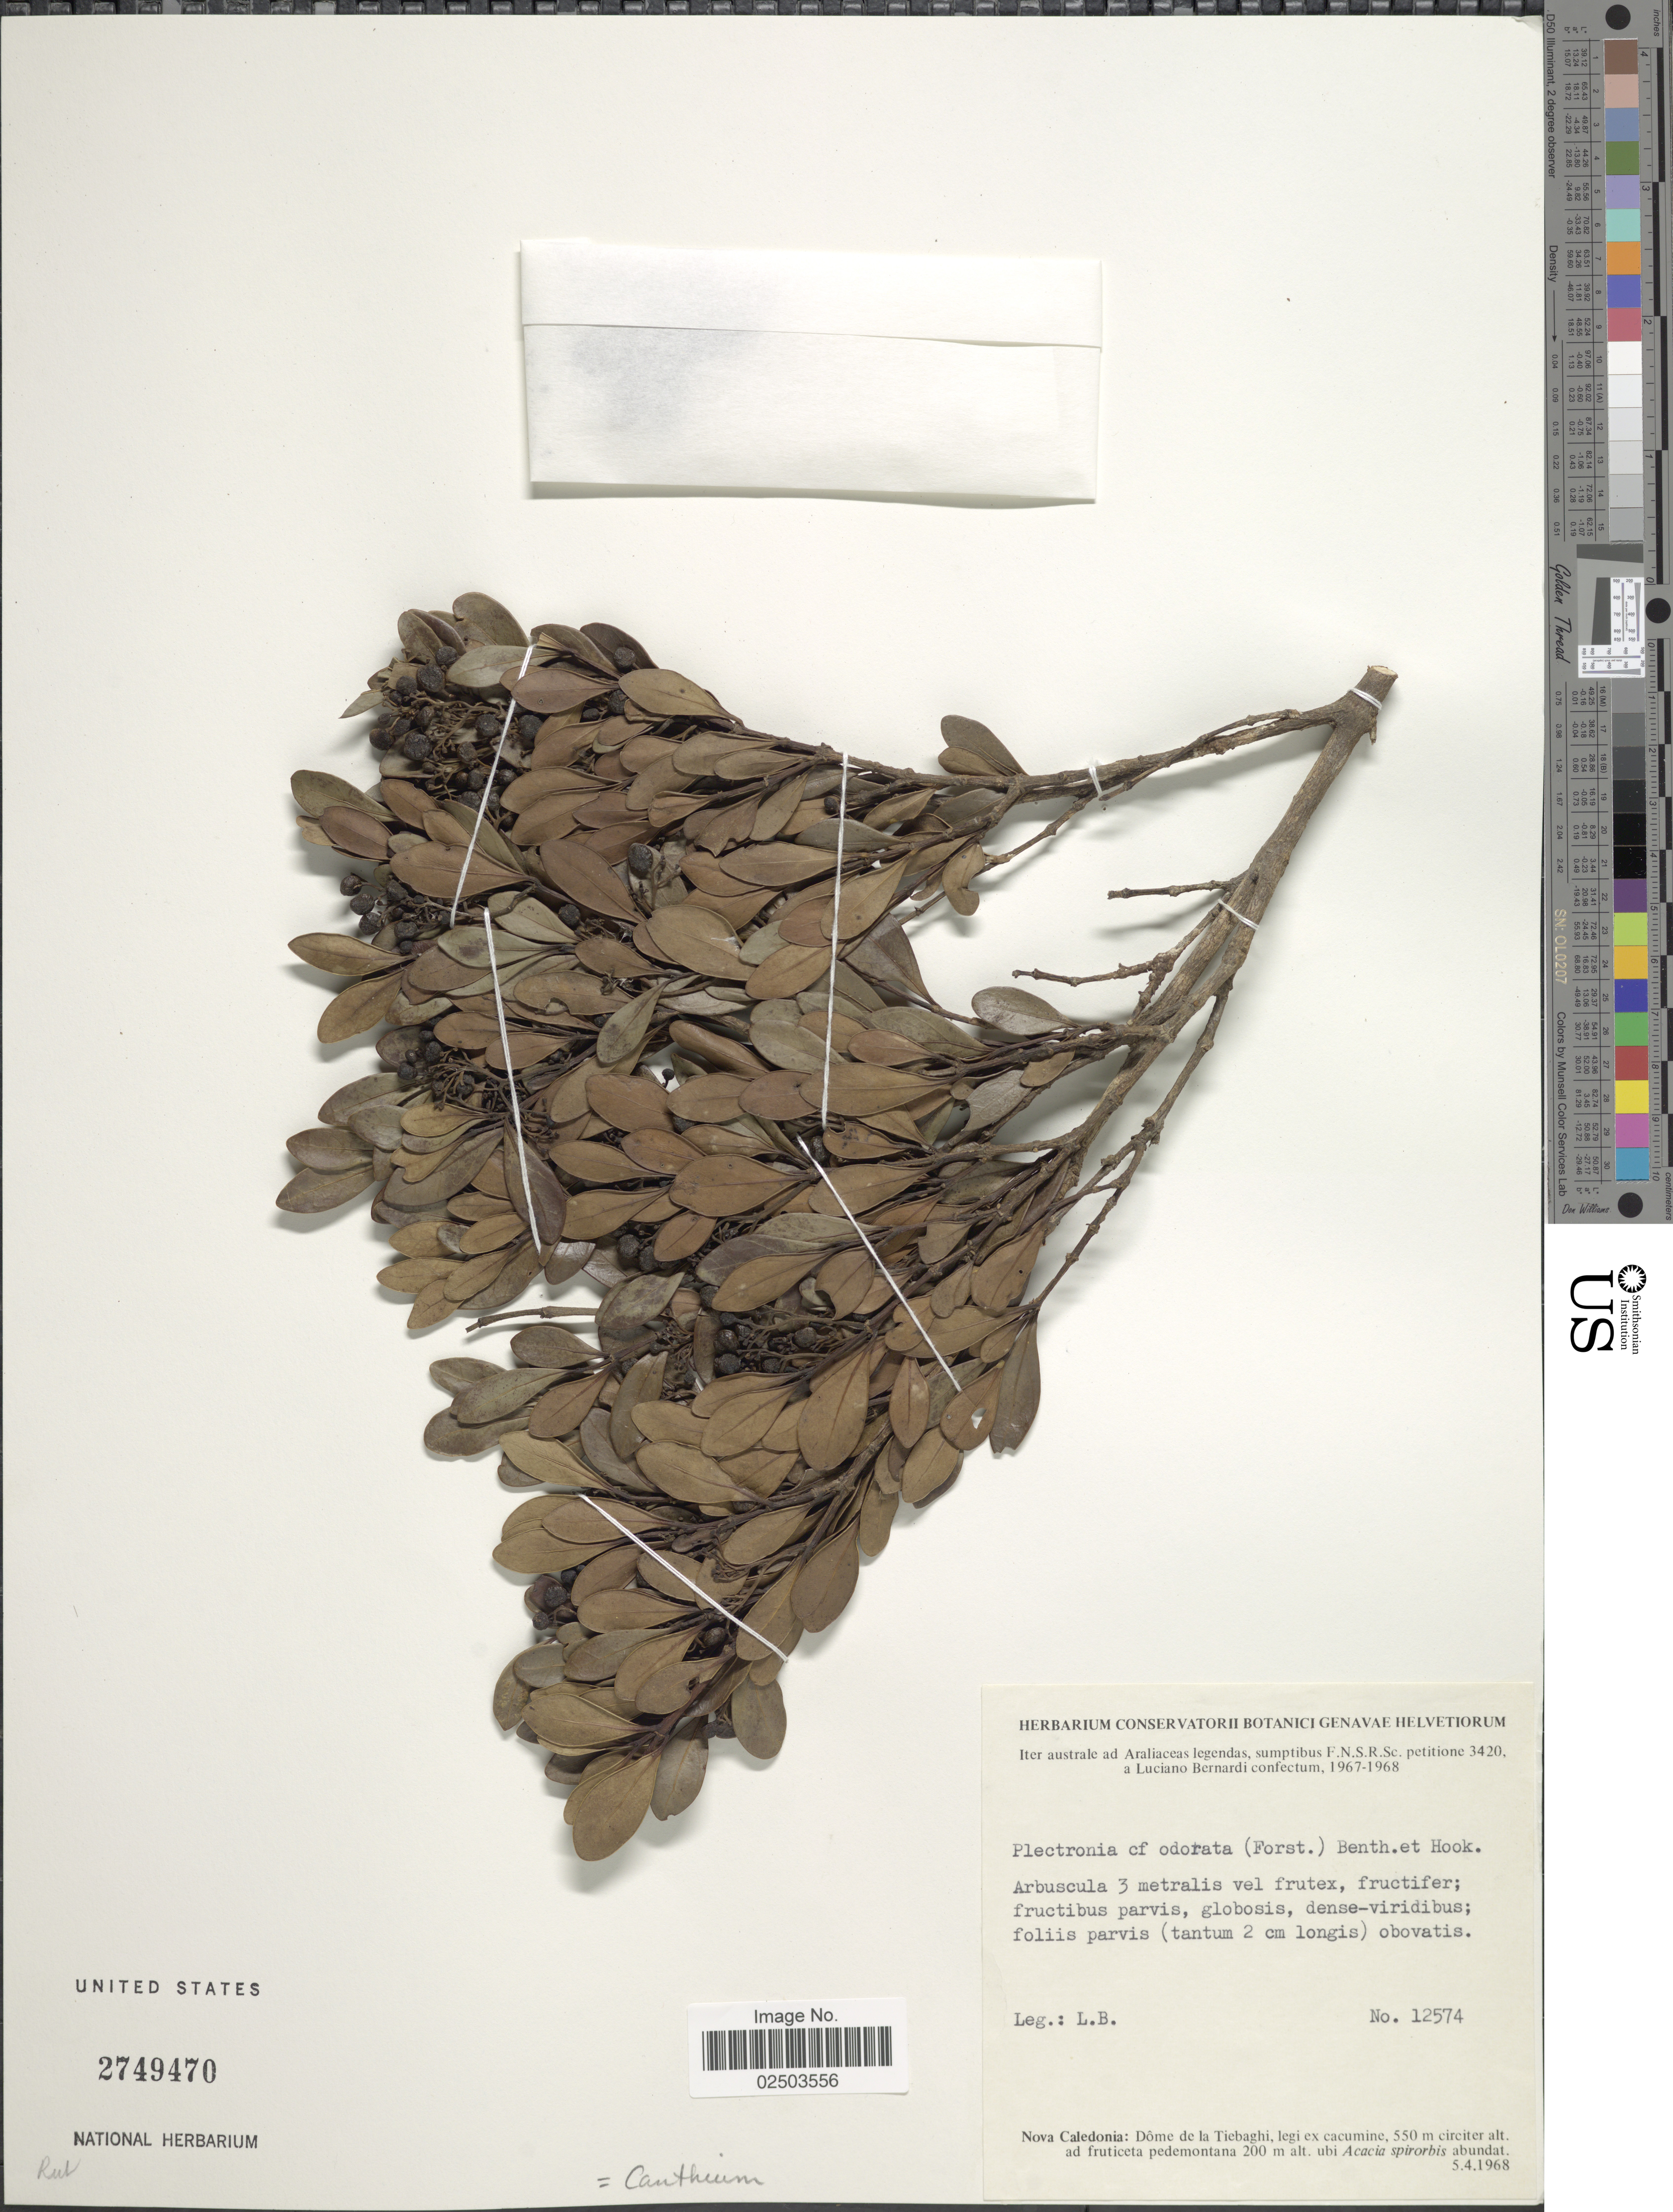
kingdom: Plantae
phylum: Tracheophyta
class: Magnoliopsida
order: Gentianales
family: Rubiaceae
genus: Psydrax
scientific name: Psydrax odorata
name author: (G. Forst.) A.C. Sm. & S.P. Darwin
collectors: L. Bernardi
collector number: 12574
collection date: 1968-04-05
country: New Caledonia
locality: Nova Caledonia: Dome de la Tiebaghi, legi ex cacumine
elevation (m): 550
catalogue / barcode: US 2749470